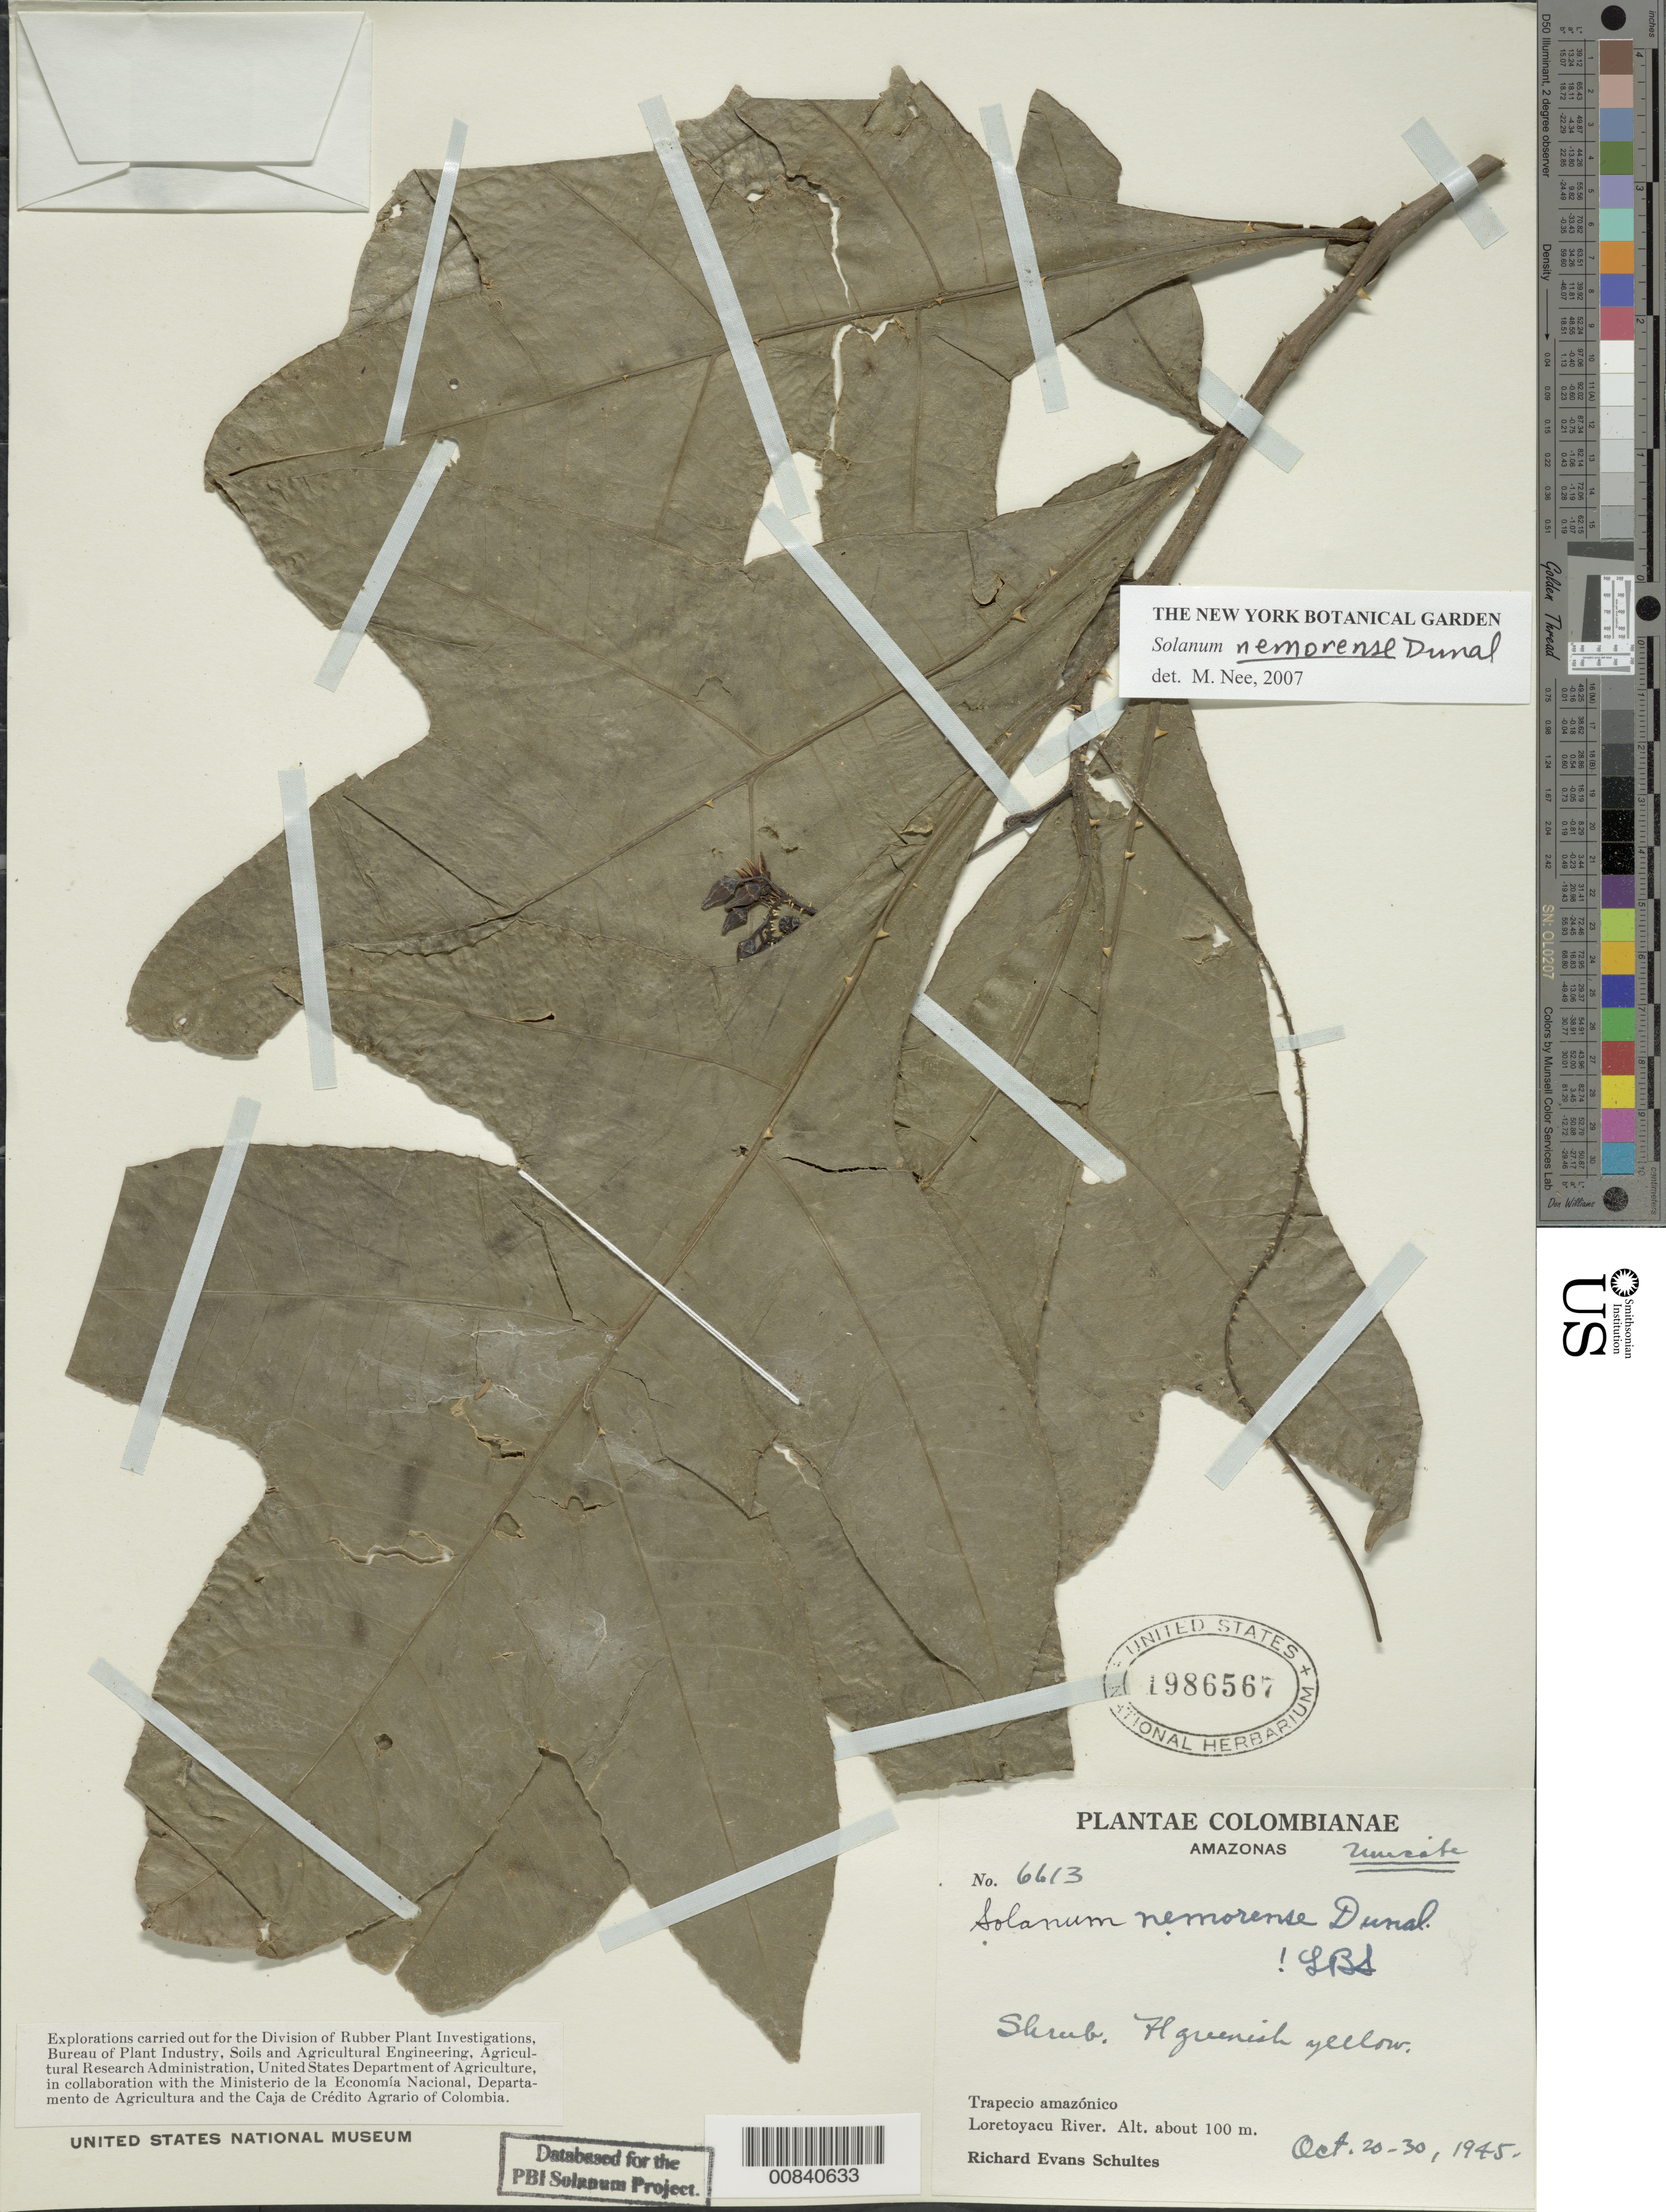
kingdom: Plantae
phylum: Tracheophyta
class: Magnoliopsida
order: Solanales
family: Solanaceae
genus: Solanum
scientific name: Solanum nemorense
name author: Dunal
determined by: Clark, J. L., (SEL), The Marie Selby Botanical Garden (UNITED STATES)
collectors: R. E. Schultes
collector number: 6613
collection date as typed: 20 Oct 1945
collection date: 1945-10-20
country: Colombia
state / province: Amazônas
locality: Trapecio amazónico. Loretoyacu River.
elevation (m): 100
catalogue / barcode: US 1986567